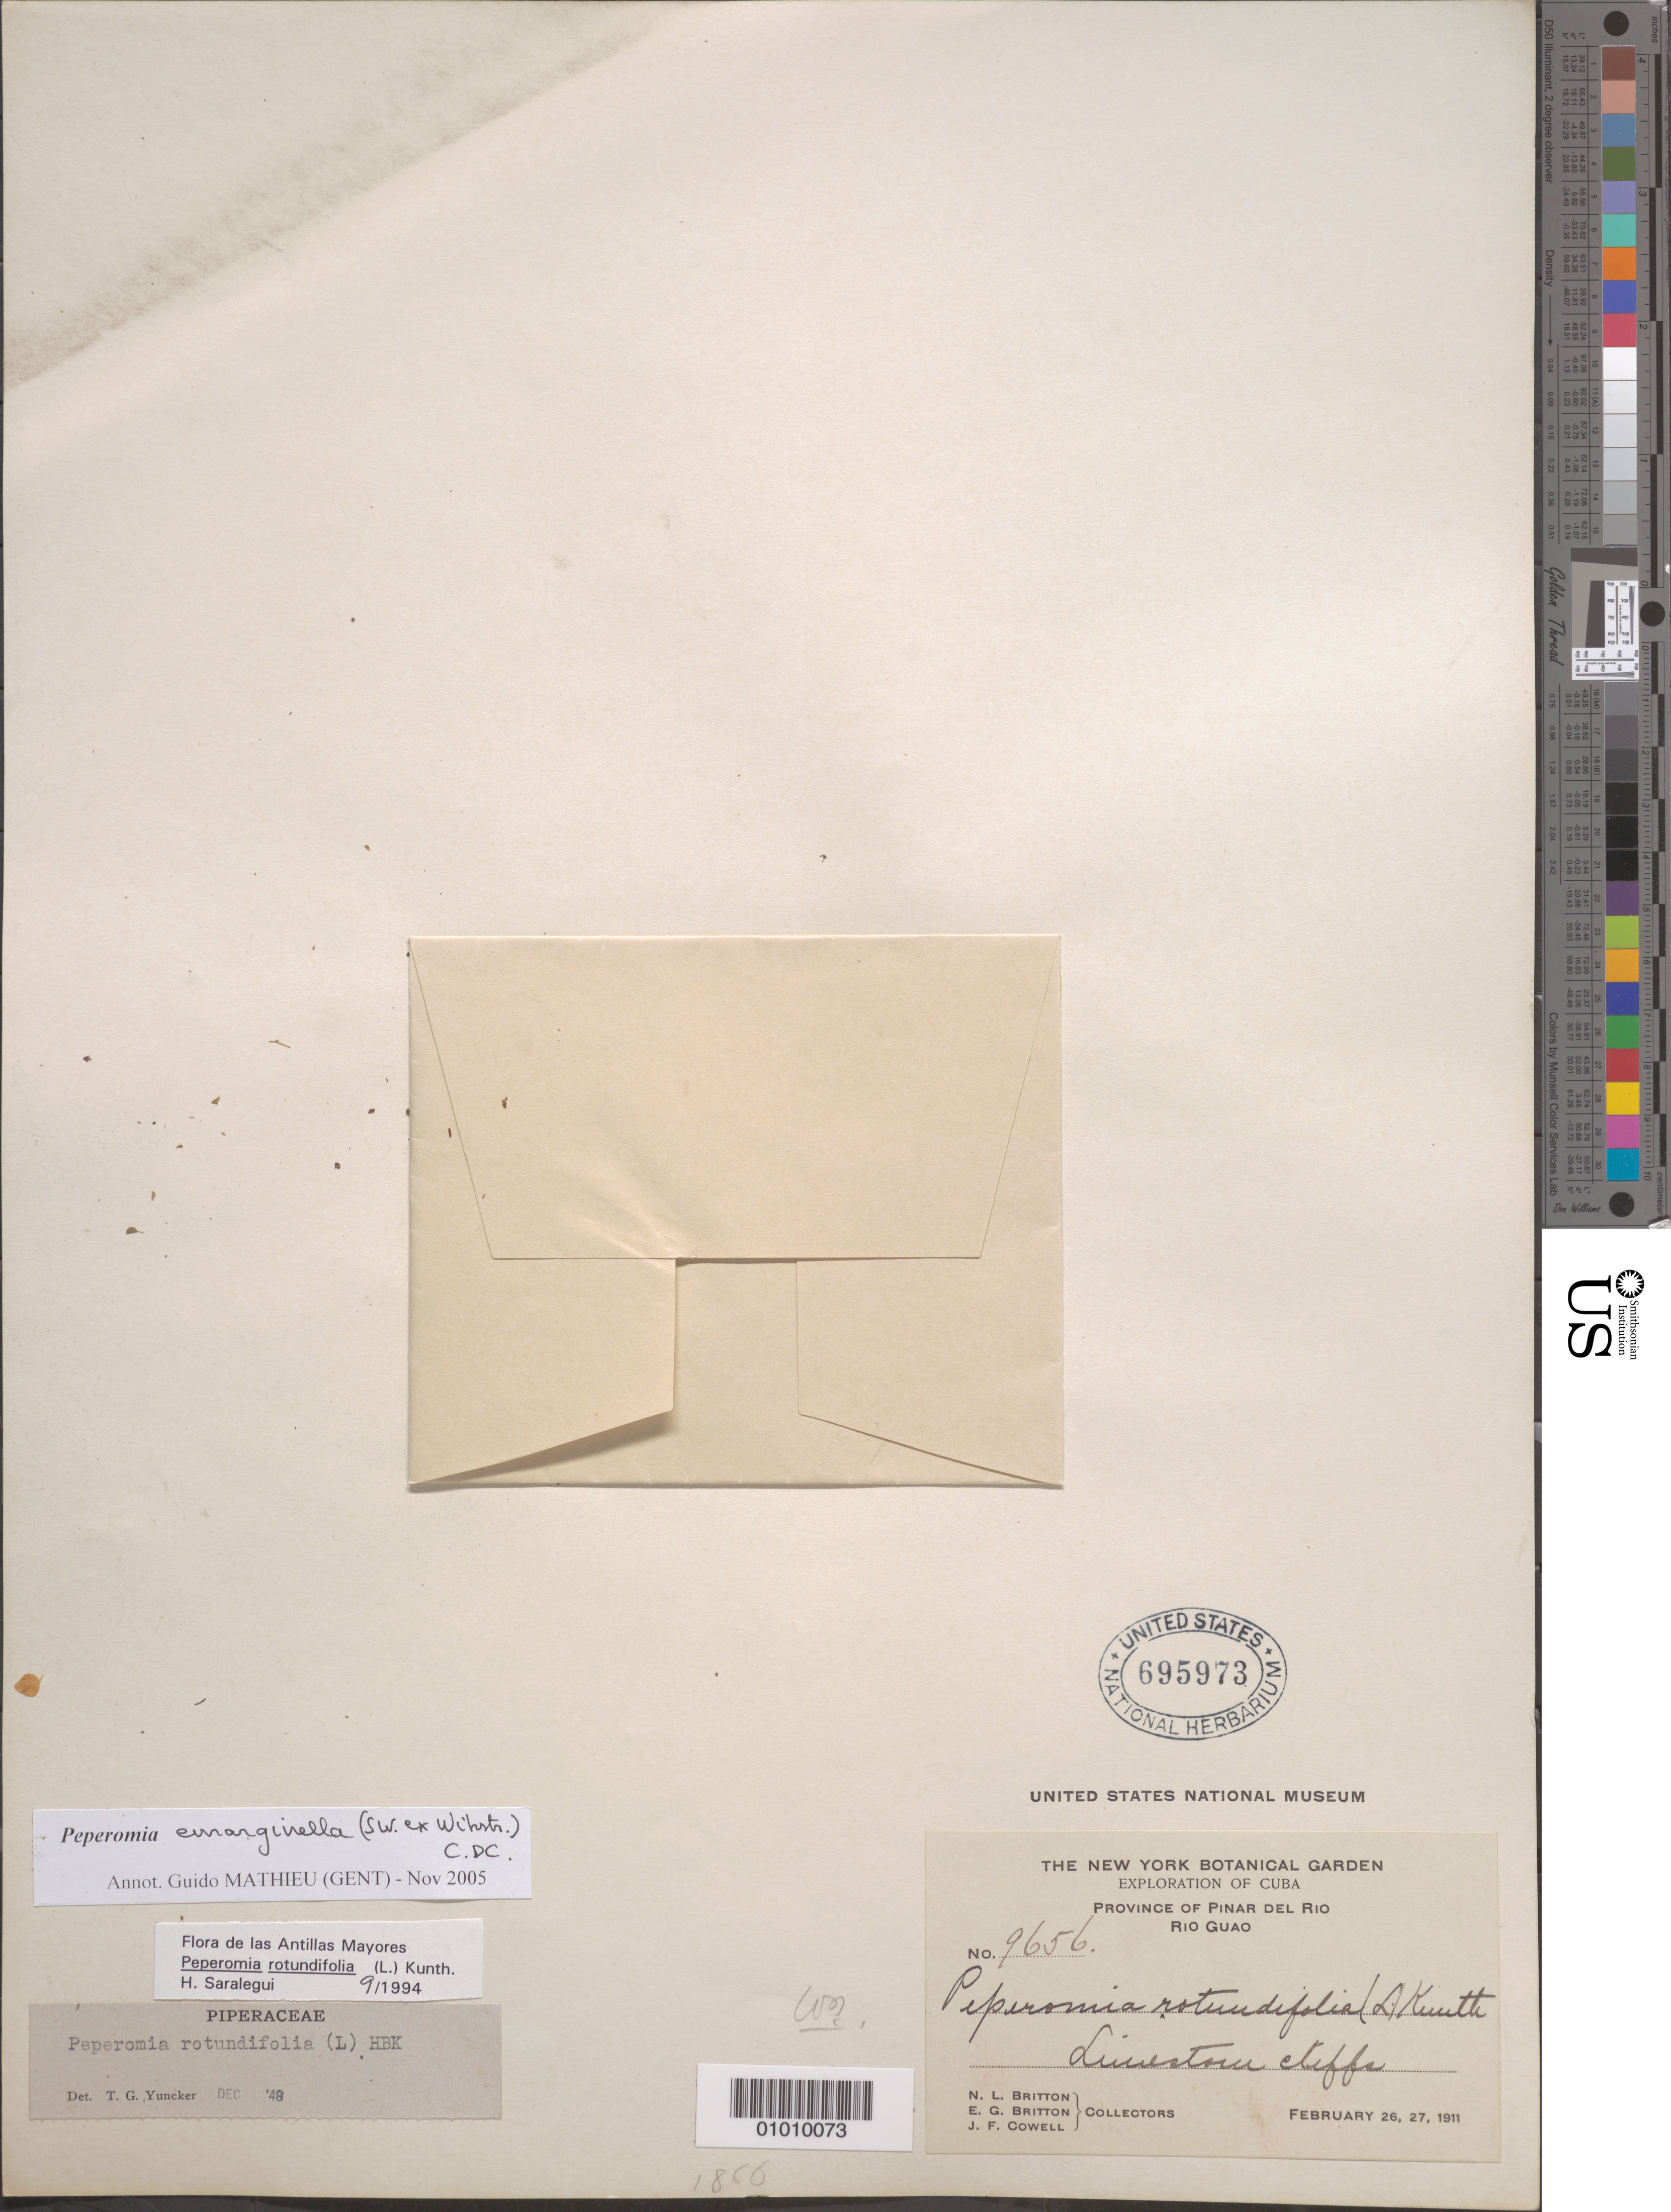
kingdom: Plantae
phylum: Tracheophyta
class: Magnoliopsida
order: Piperales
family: Piperaceae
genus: Peperomia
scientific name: Peperomia emarginella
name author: (Sw. ex Wikstr.) C. DC.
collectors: N. Britton, E. G. Britton & J. F. Cowell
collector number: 9656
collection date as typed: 26 Feb 1911 to 27 Feb 1911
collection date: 1911-02-26/1911-02-27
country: Cuba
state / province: Pinar del Rio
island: Cuba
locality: Rio Guao Luiustou cliff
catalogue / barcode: US 695973